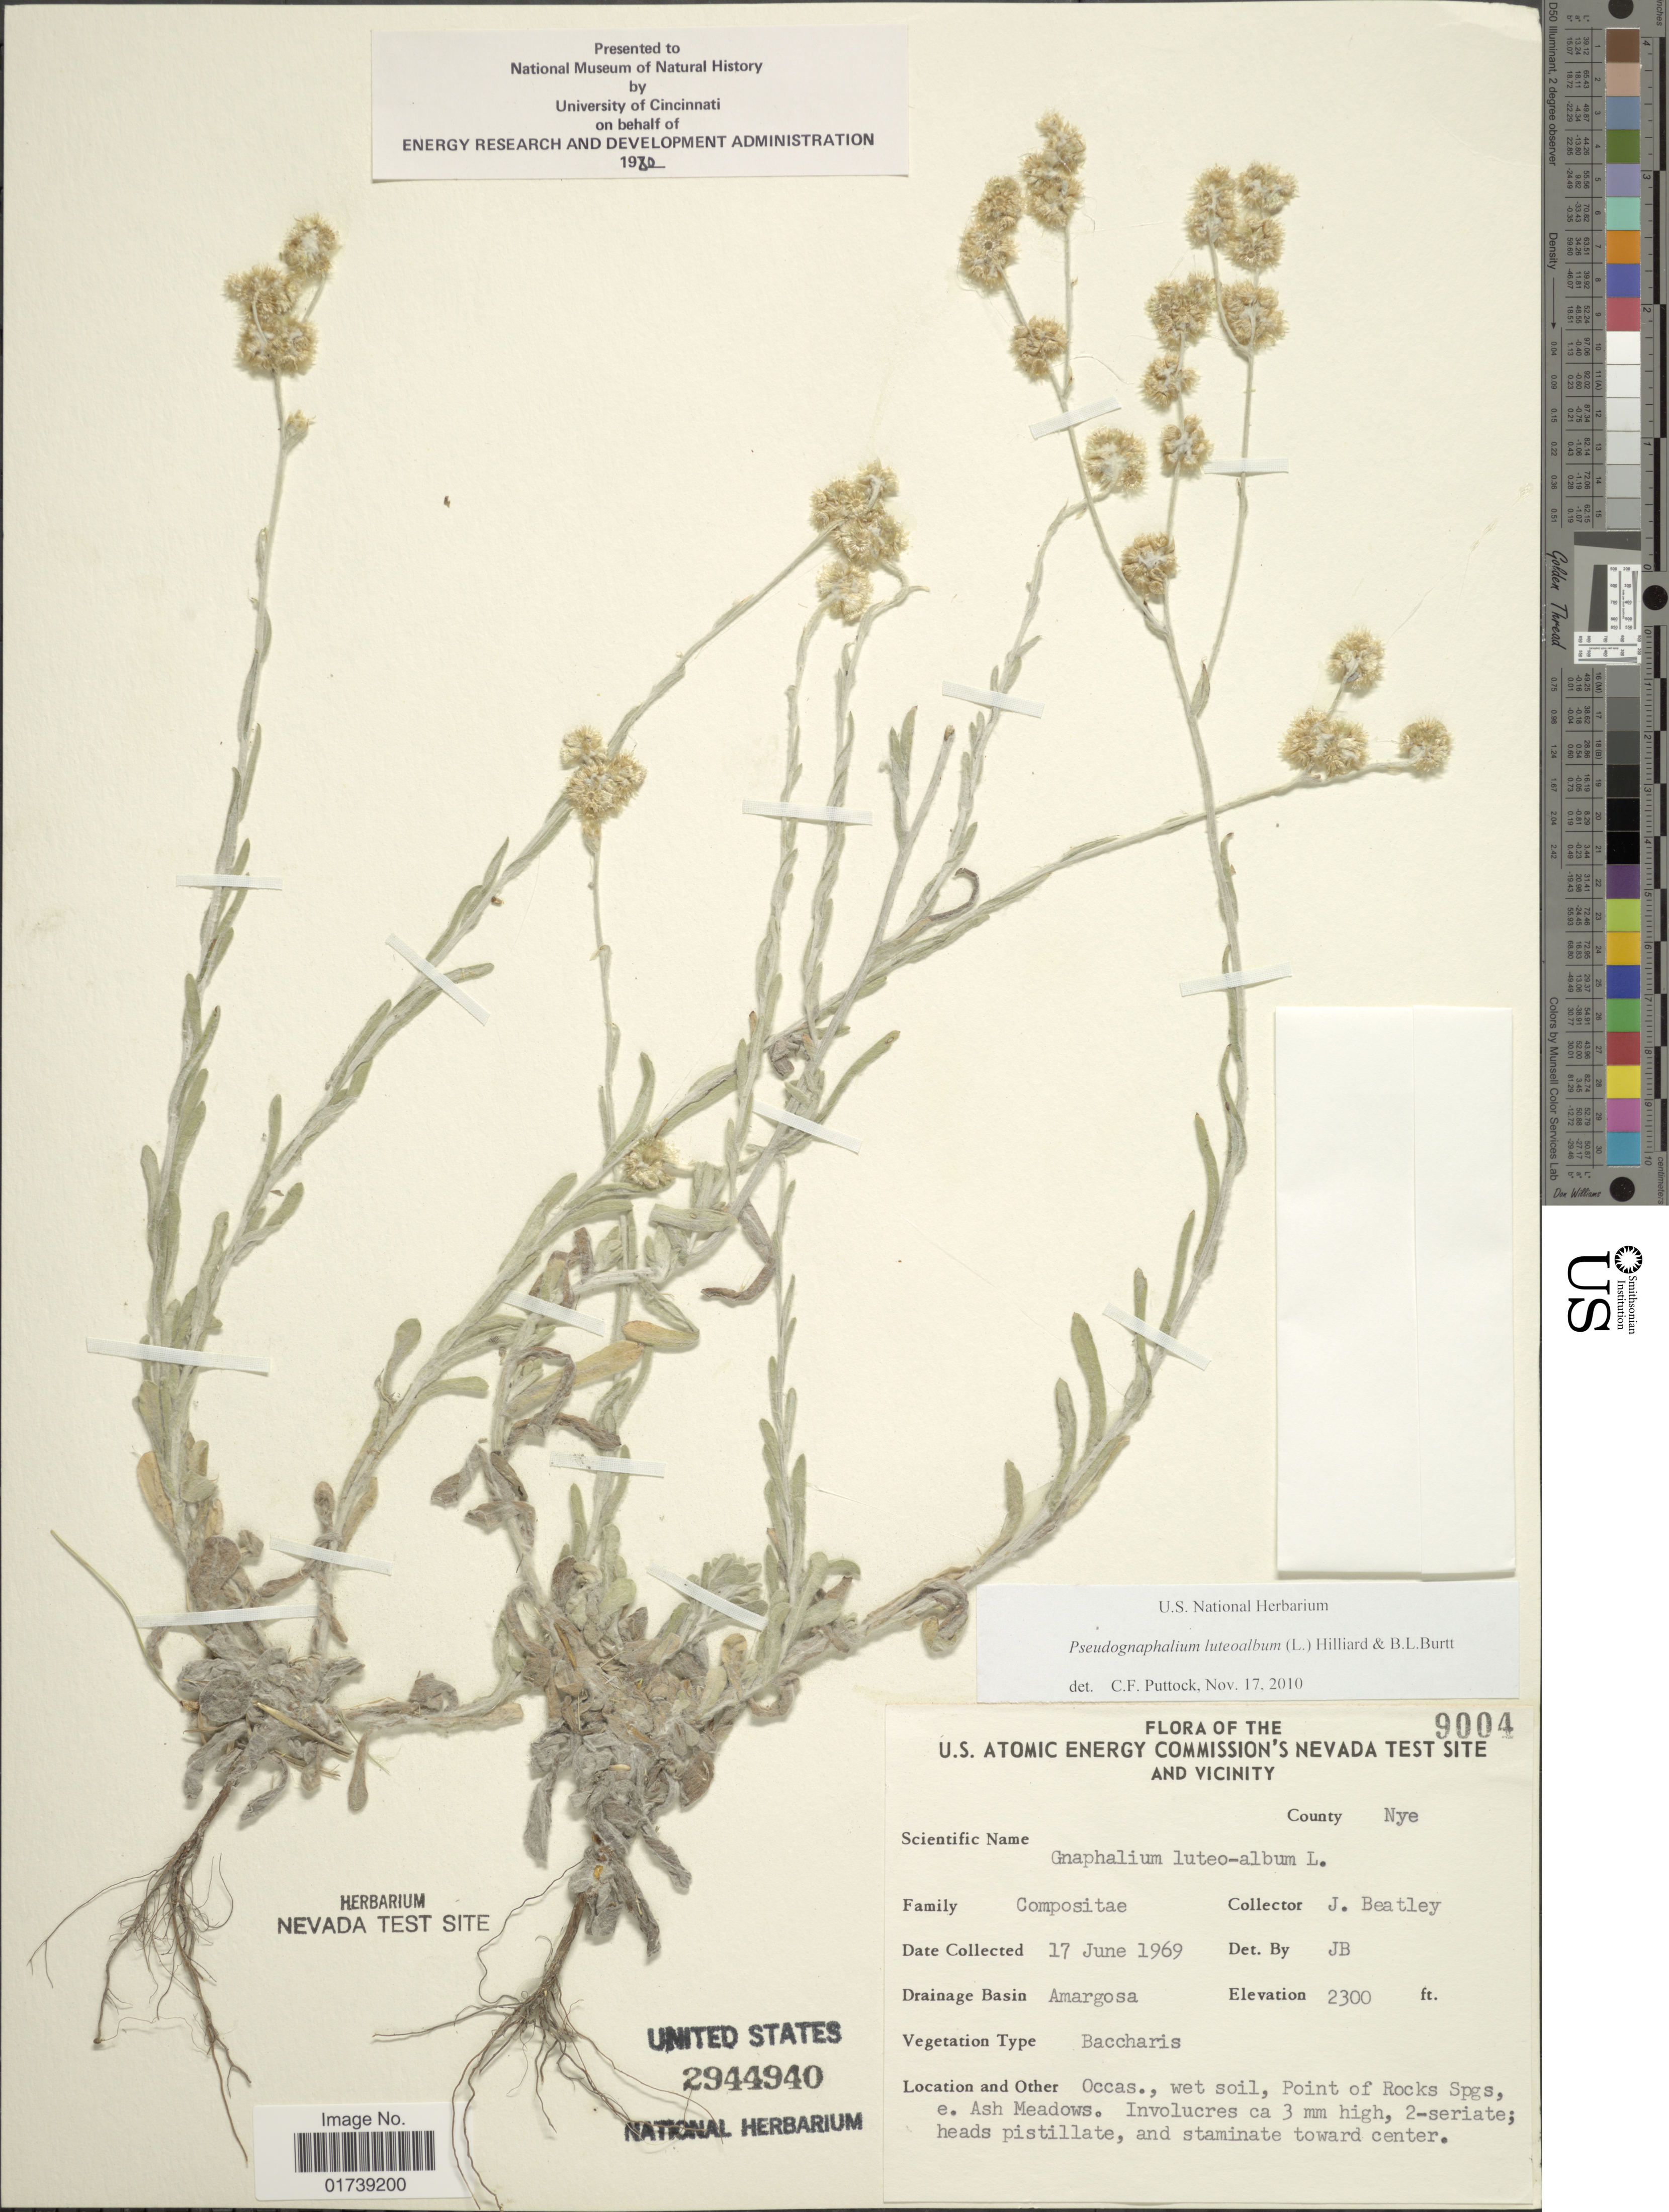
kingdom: Plantae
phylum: Tracheophyta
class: Magnoliopsida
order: Asterales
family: Asteraceae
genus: Pseudognaphalium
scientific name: Pseudognaphalium luteoalbum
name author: (L.) Hilliard & B.L. Burtt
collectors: J. C. Beatley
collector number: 9004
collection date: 1969-06-17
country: United States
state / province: Nevada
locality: Nevada test site and vicinity, Point of Rocks Spgs, e. Ash Meadows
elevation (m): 701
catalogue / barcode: US 2944940